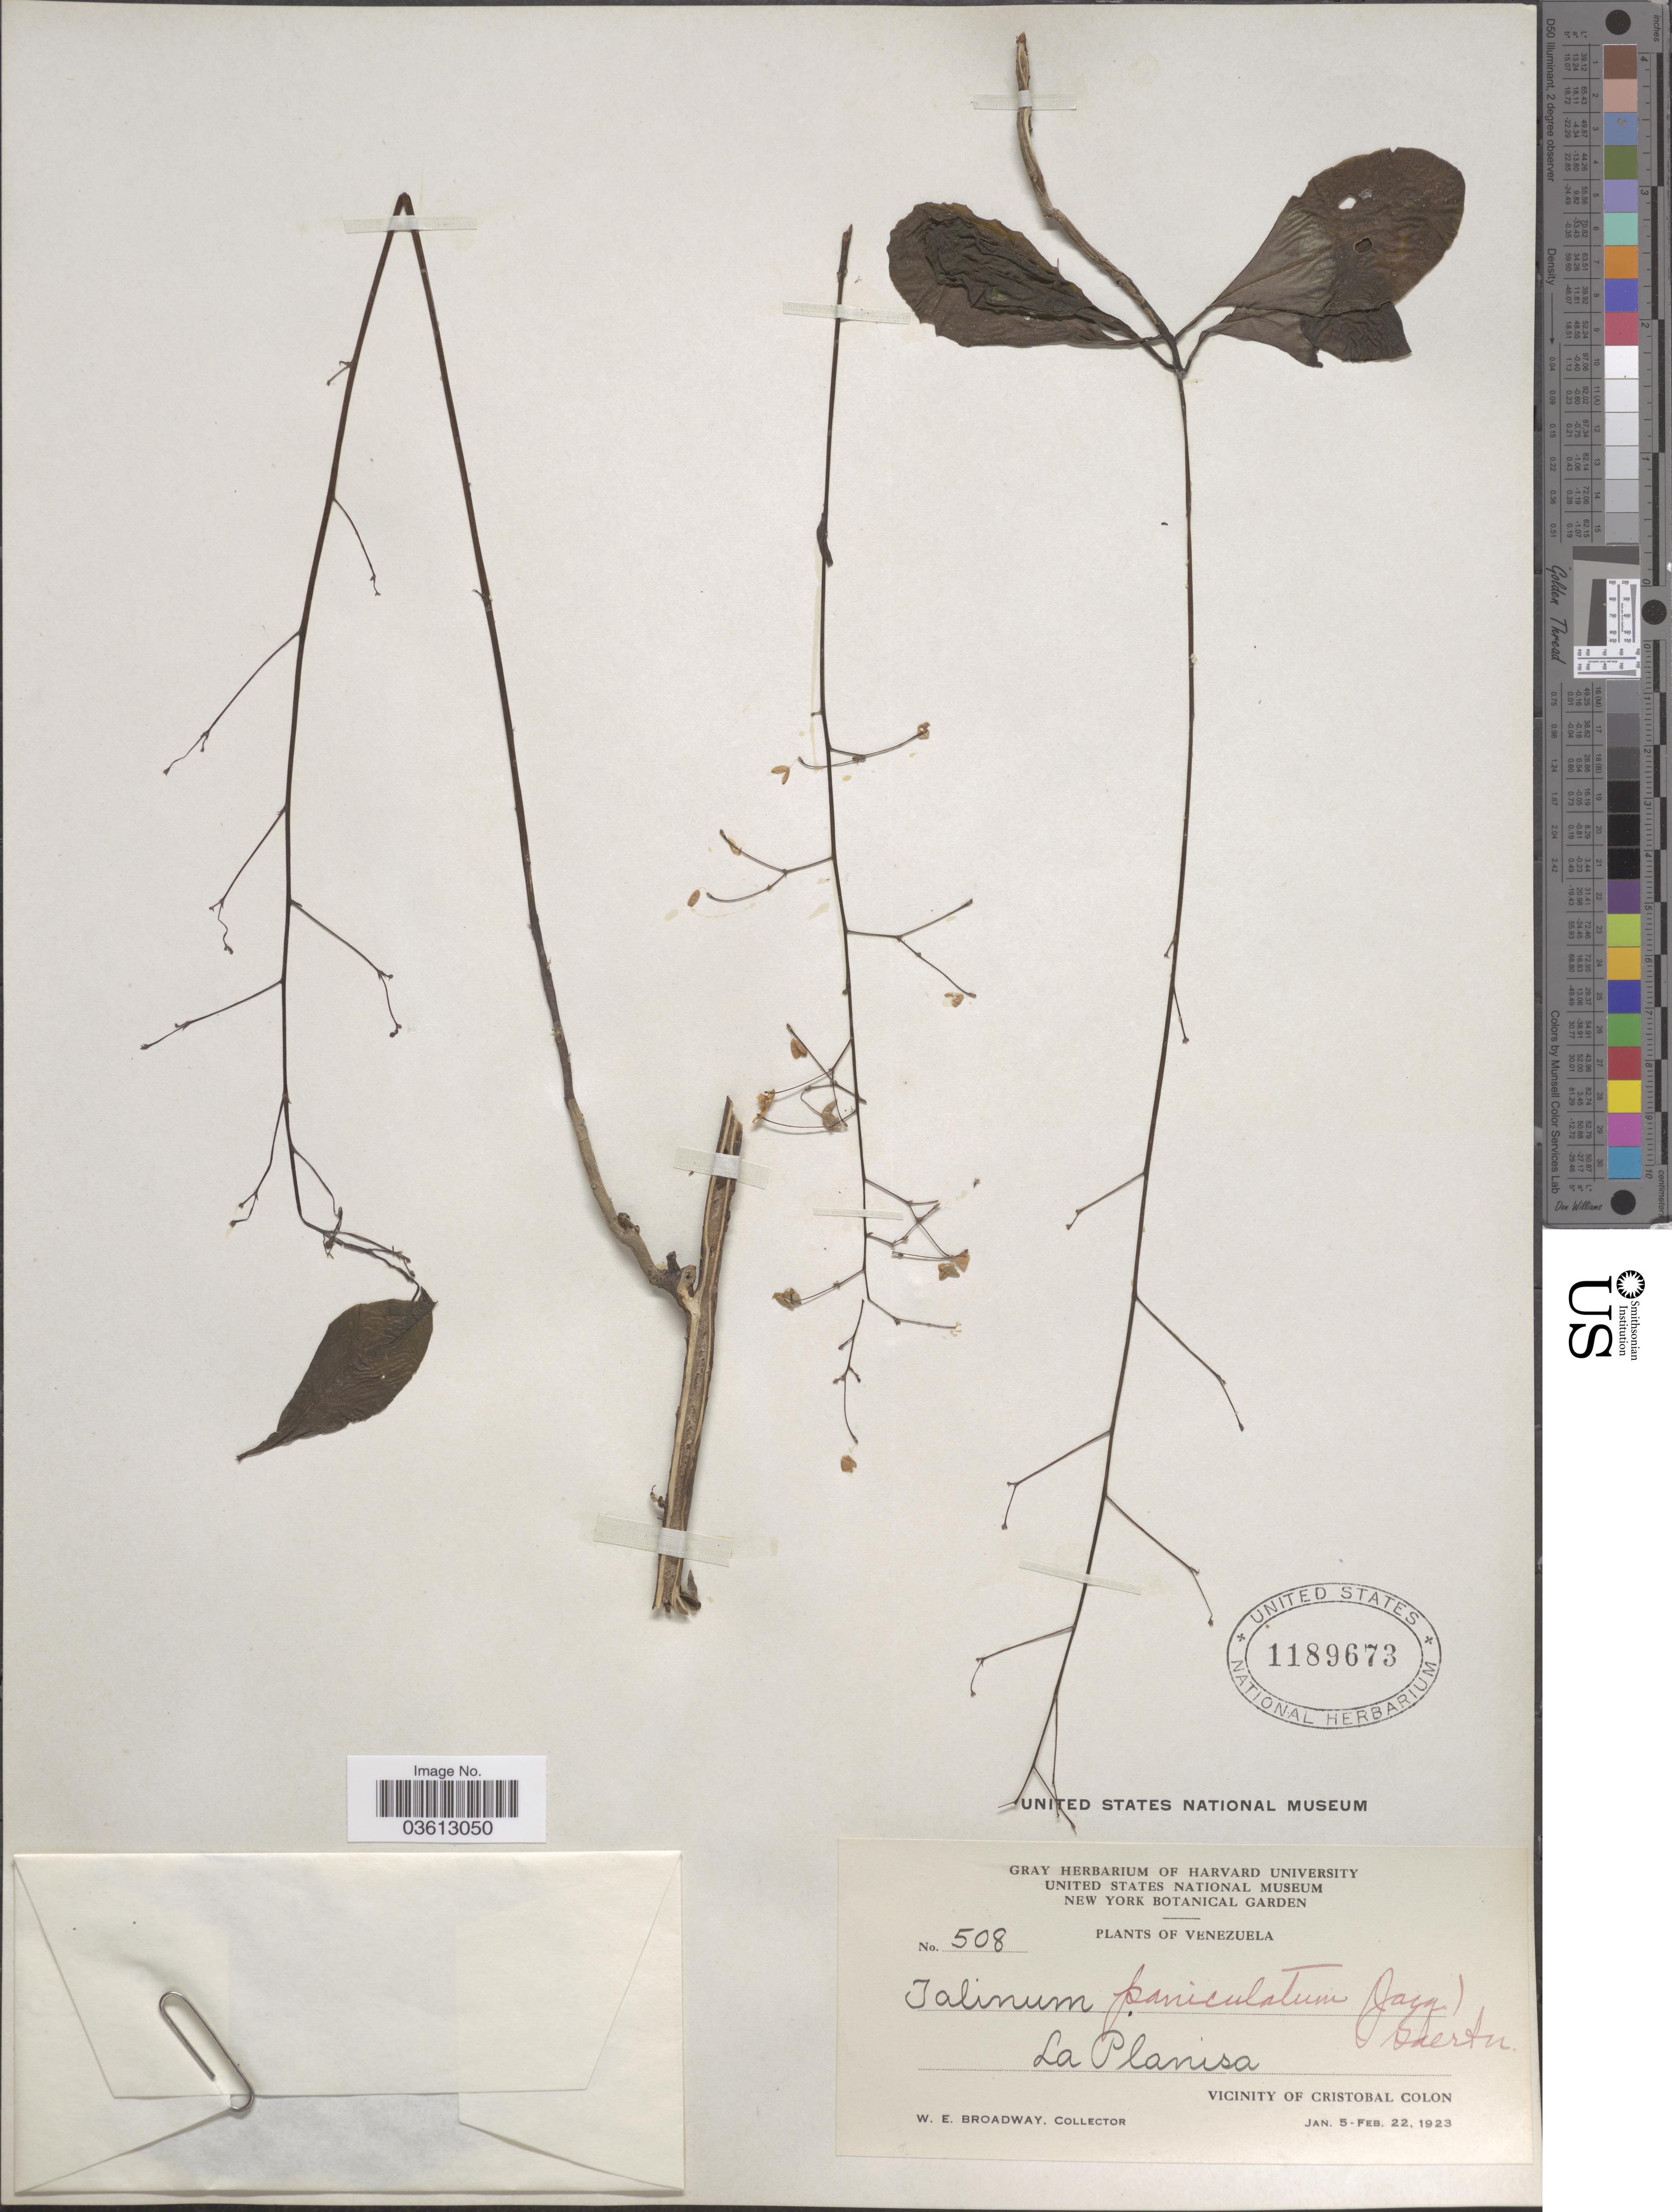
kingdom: Plantae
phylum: Tracheophyta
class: Magnoliopsida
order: Caryophyllales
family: Talinaceae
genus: Talinum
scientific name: Talinum paniculatum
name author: (Jacq.) Gaertn.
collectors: W. E. Broadway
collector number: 508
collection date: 1923-01-05/1923-02-22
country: Venezuela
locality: La Planisa. Vicinity of Cristobal Colon.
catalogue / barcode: US 1189673